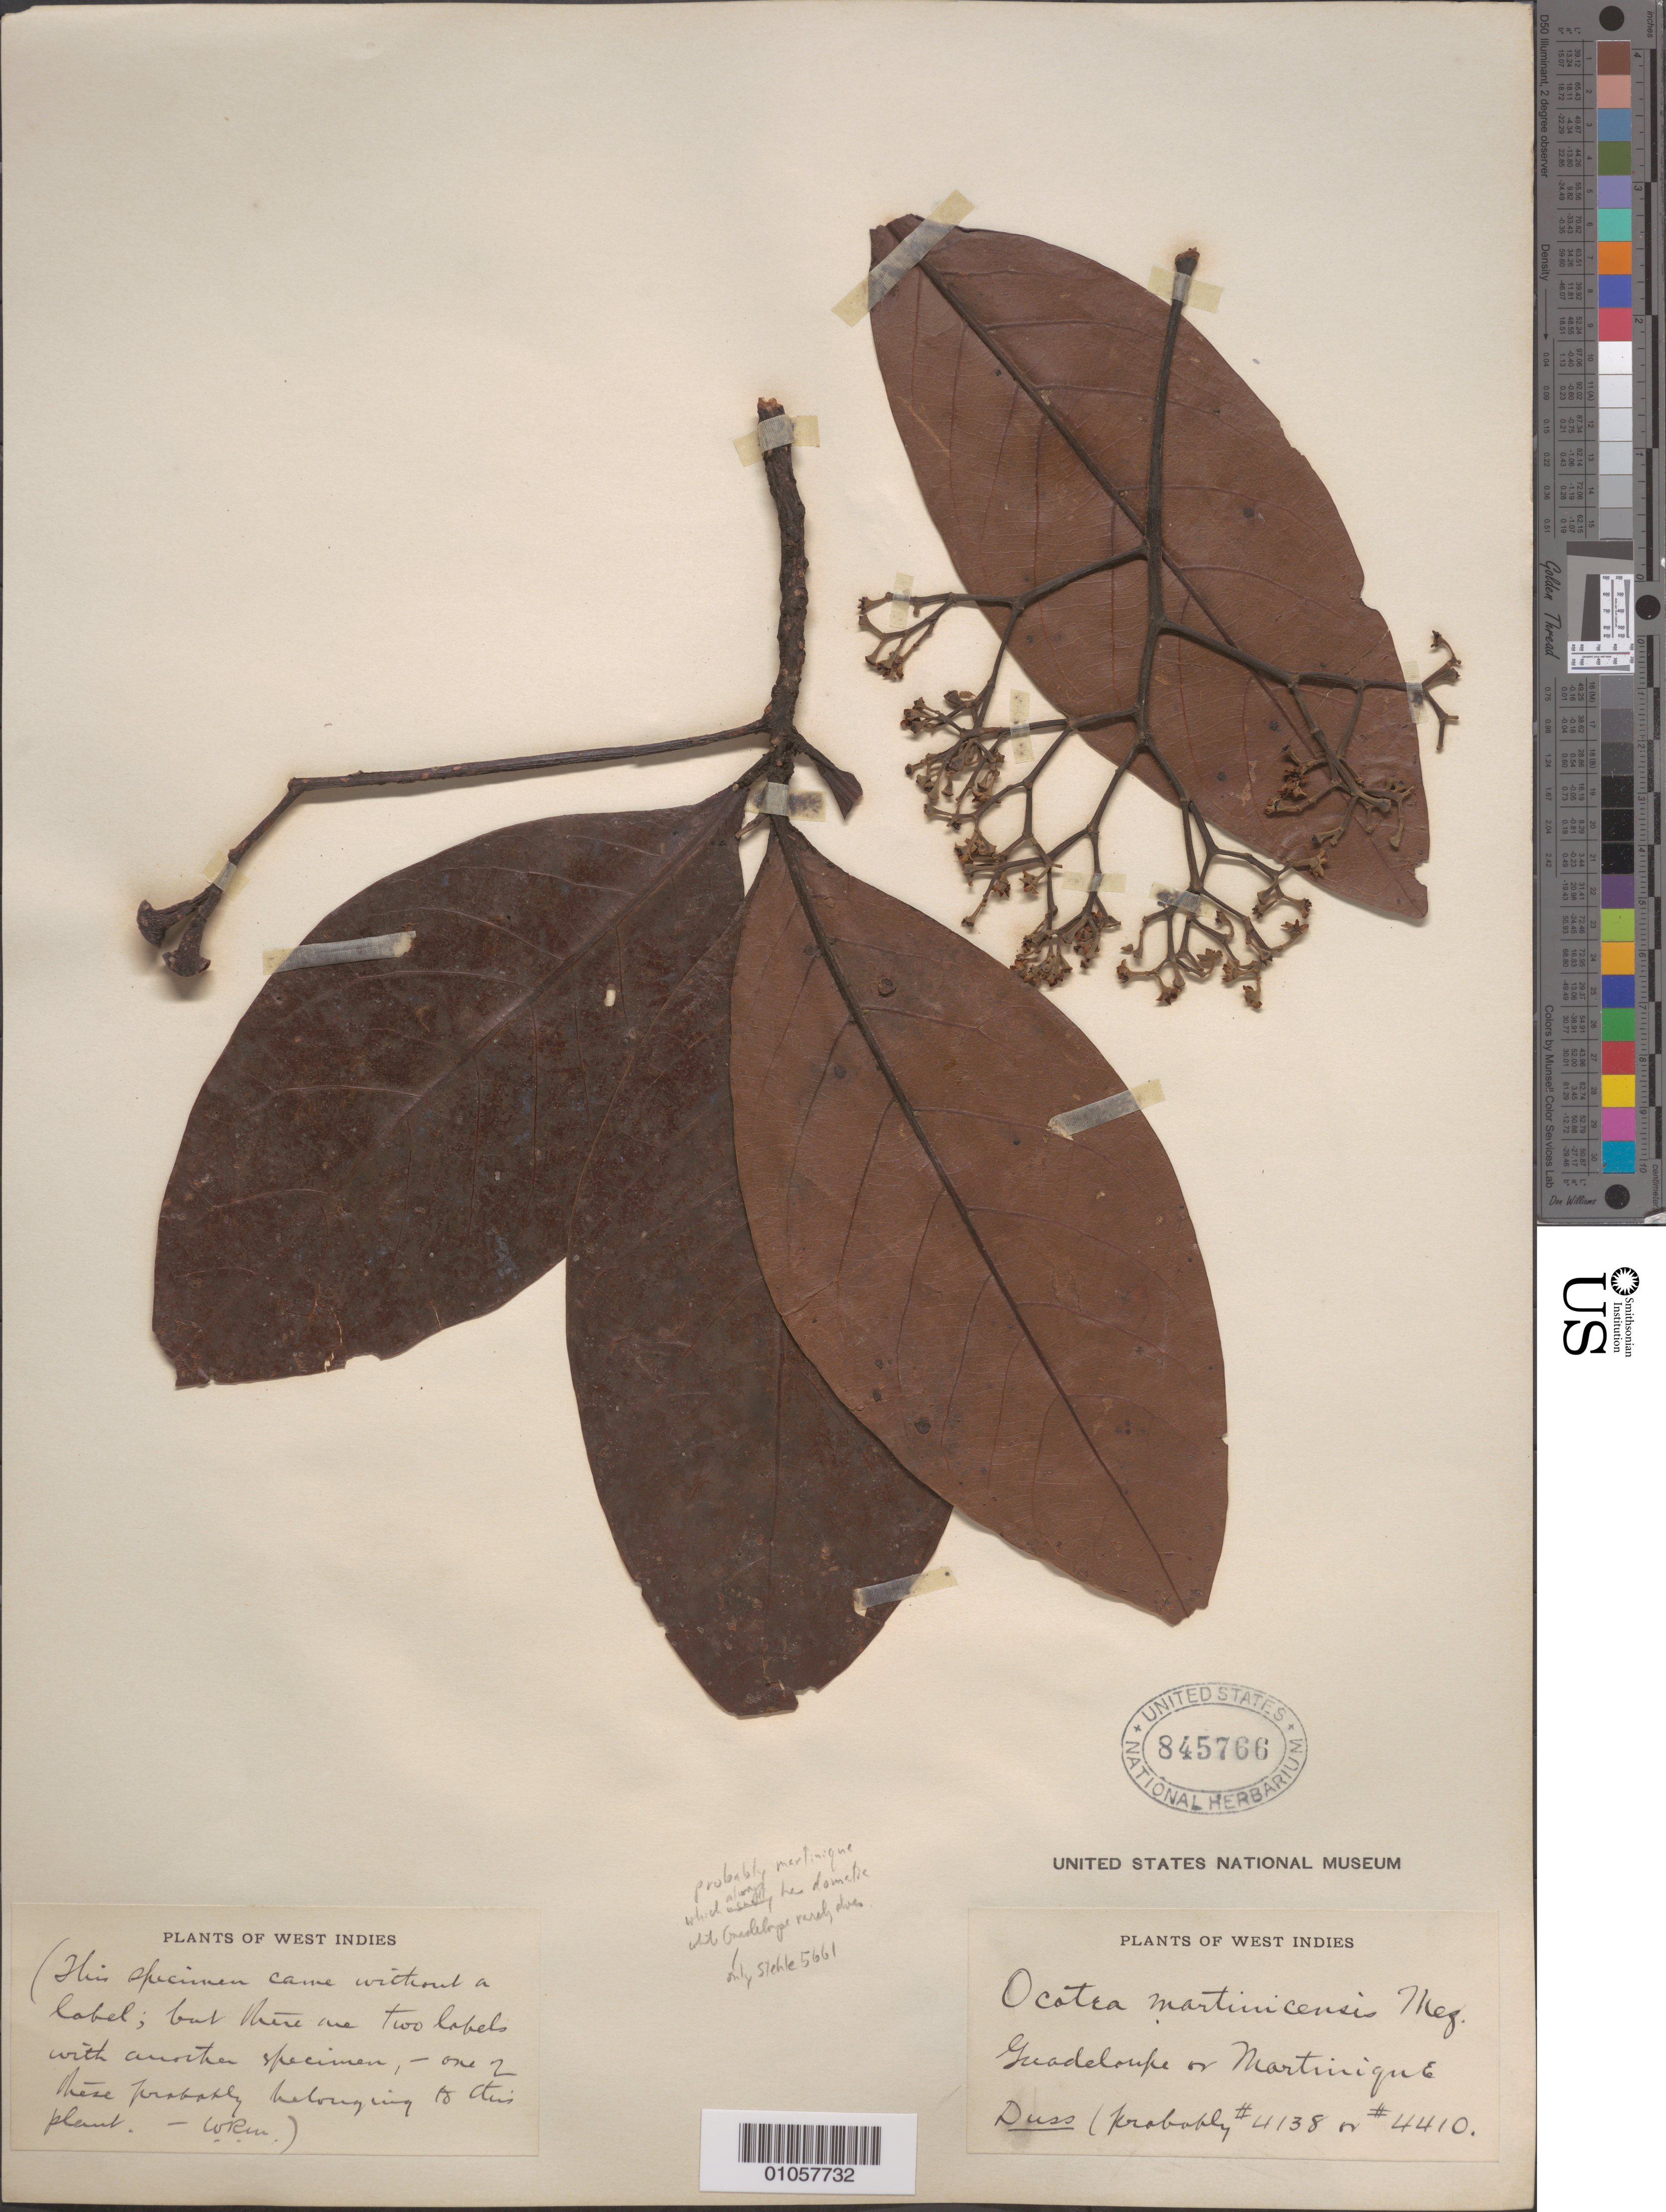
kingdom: Plantae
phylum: Tracheophyta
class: Magnoliopsida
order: Laurales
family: Lauraceae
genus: Ocotea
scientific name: Ocotea martinicensis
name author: Mez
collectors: Père Duss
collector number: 4138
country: Martinique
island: Martinique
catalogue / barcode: US 845766